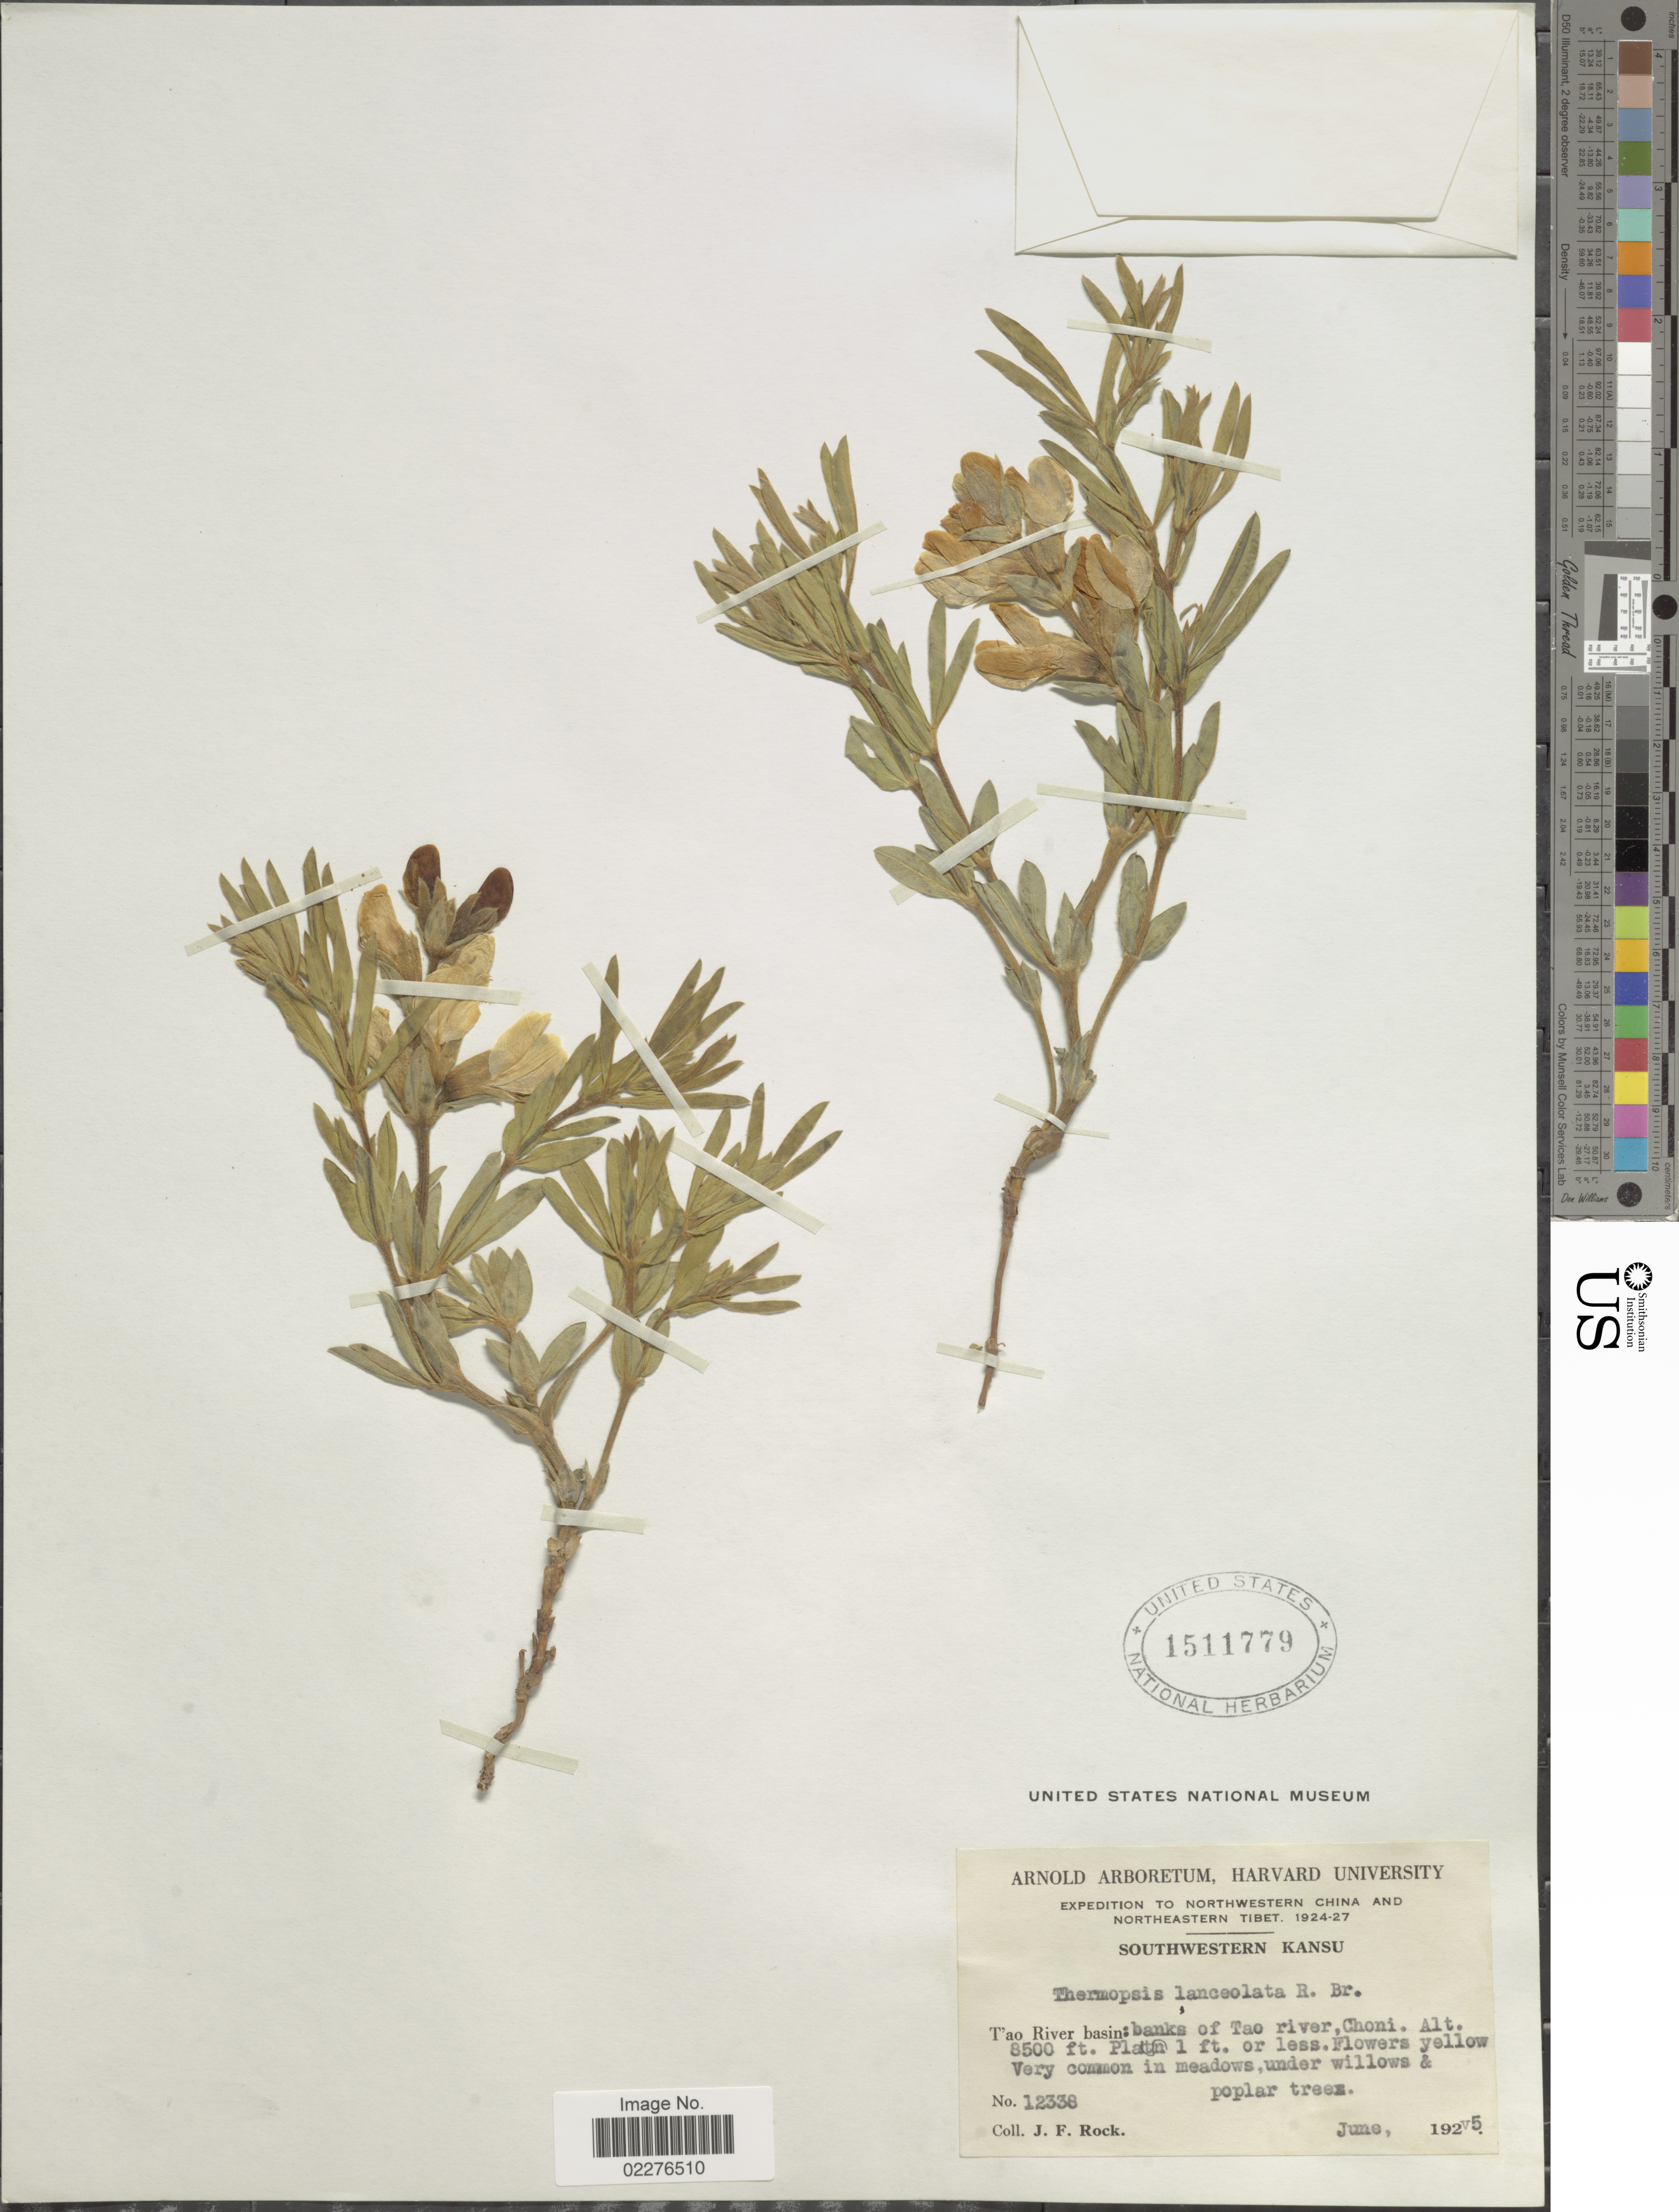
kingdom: Plantae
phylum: Tracheophyta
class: Magnoliopsida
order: Fabales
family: Fabaceae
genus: Thermopsis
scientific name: Thermopsis lanceolata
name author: R. Br.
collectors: J. Rock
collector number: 12338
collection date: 1925-06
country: China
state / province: Gansu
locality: Northwestern China and Northeastern Tibet, Southwest Kansu, T'ao River basin: banks of tao river, Choni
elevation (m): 2591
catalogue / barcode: US 1511779